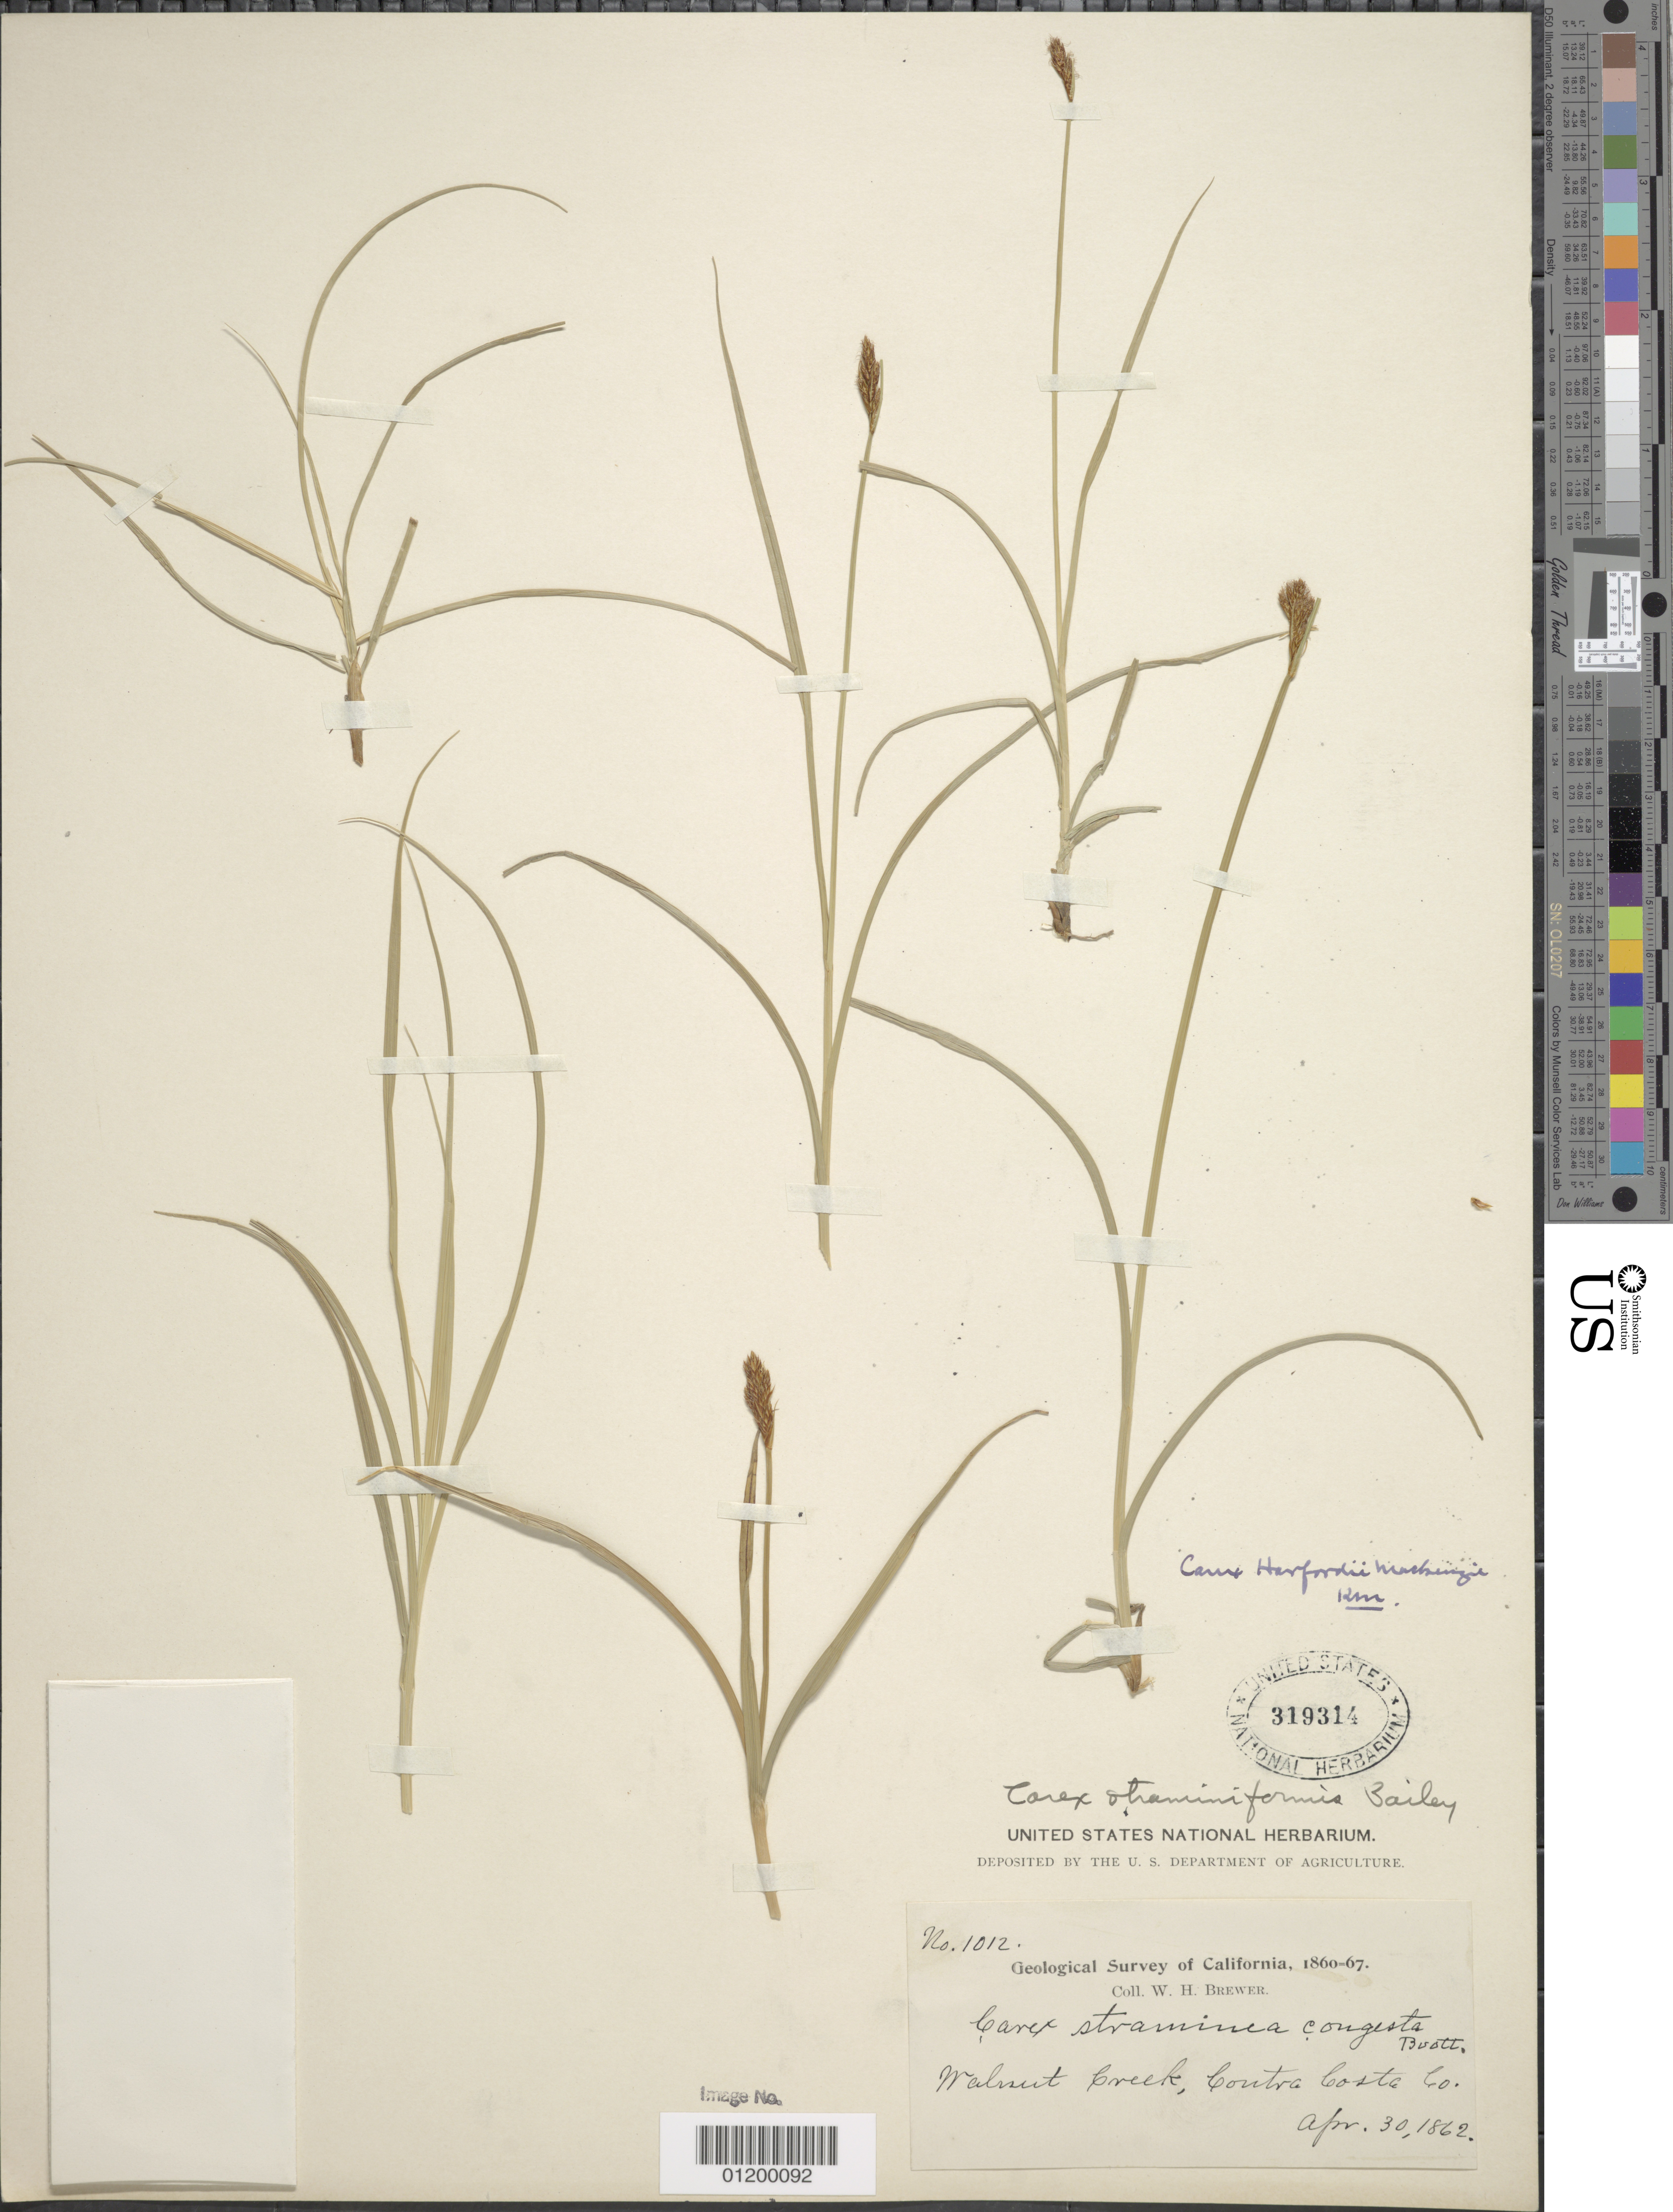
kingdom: Plantae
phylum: Tracheophyta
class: Liliopsida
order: Poales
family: Cyperaceae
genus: Carex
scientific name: Carex straminiformis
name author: L.H. Bailey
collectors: W. H. Brewer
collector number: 1012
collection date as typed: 30 Apr 1862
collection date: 1862-04-30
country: United States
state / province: California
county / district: Contra Costa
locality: Walnut Creek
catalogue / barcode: US 319314